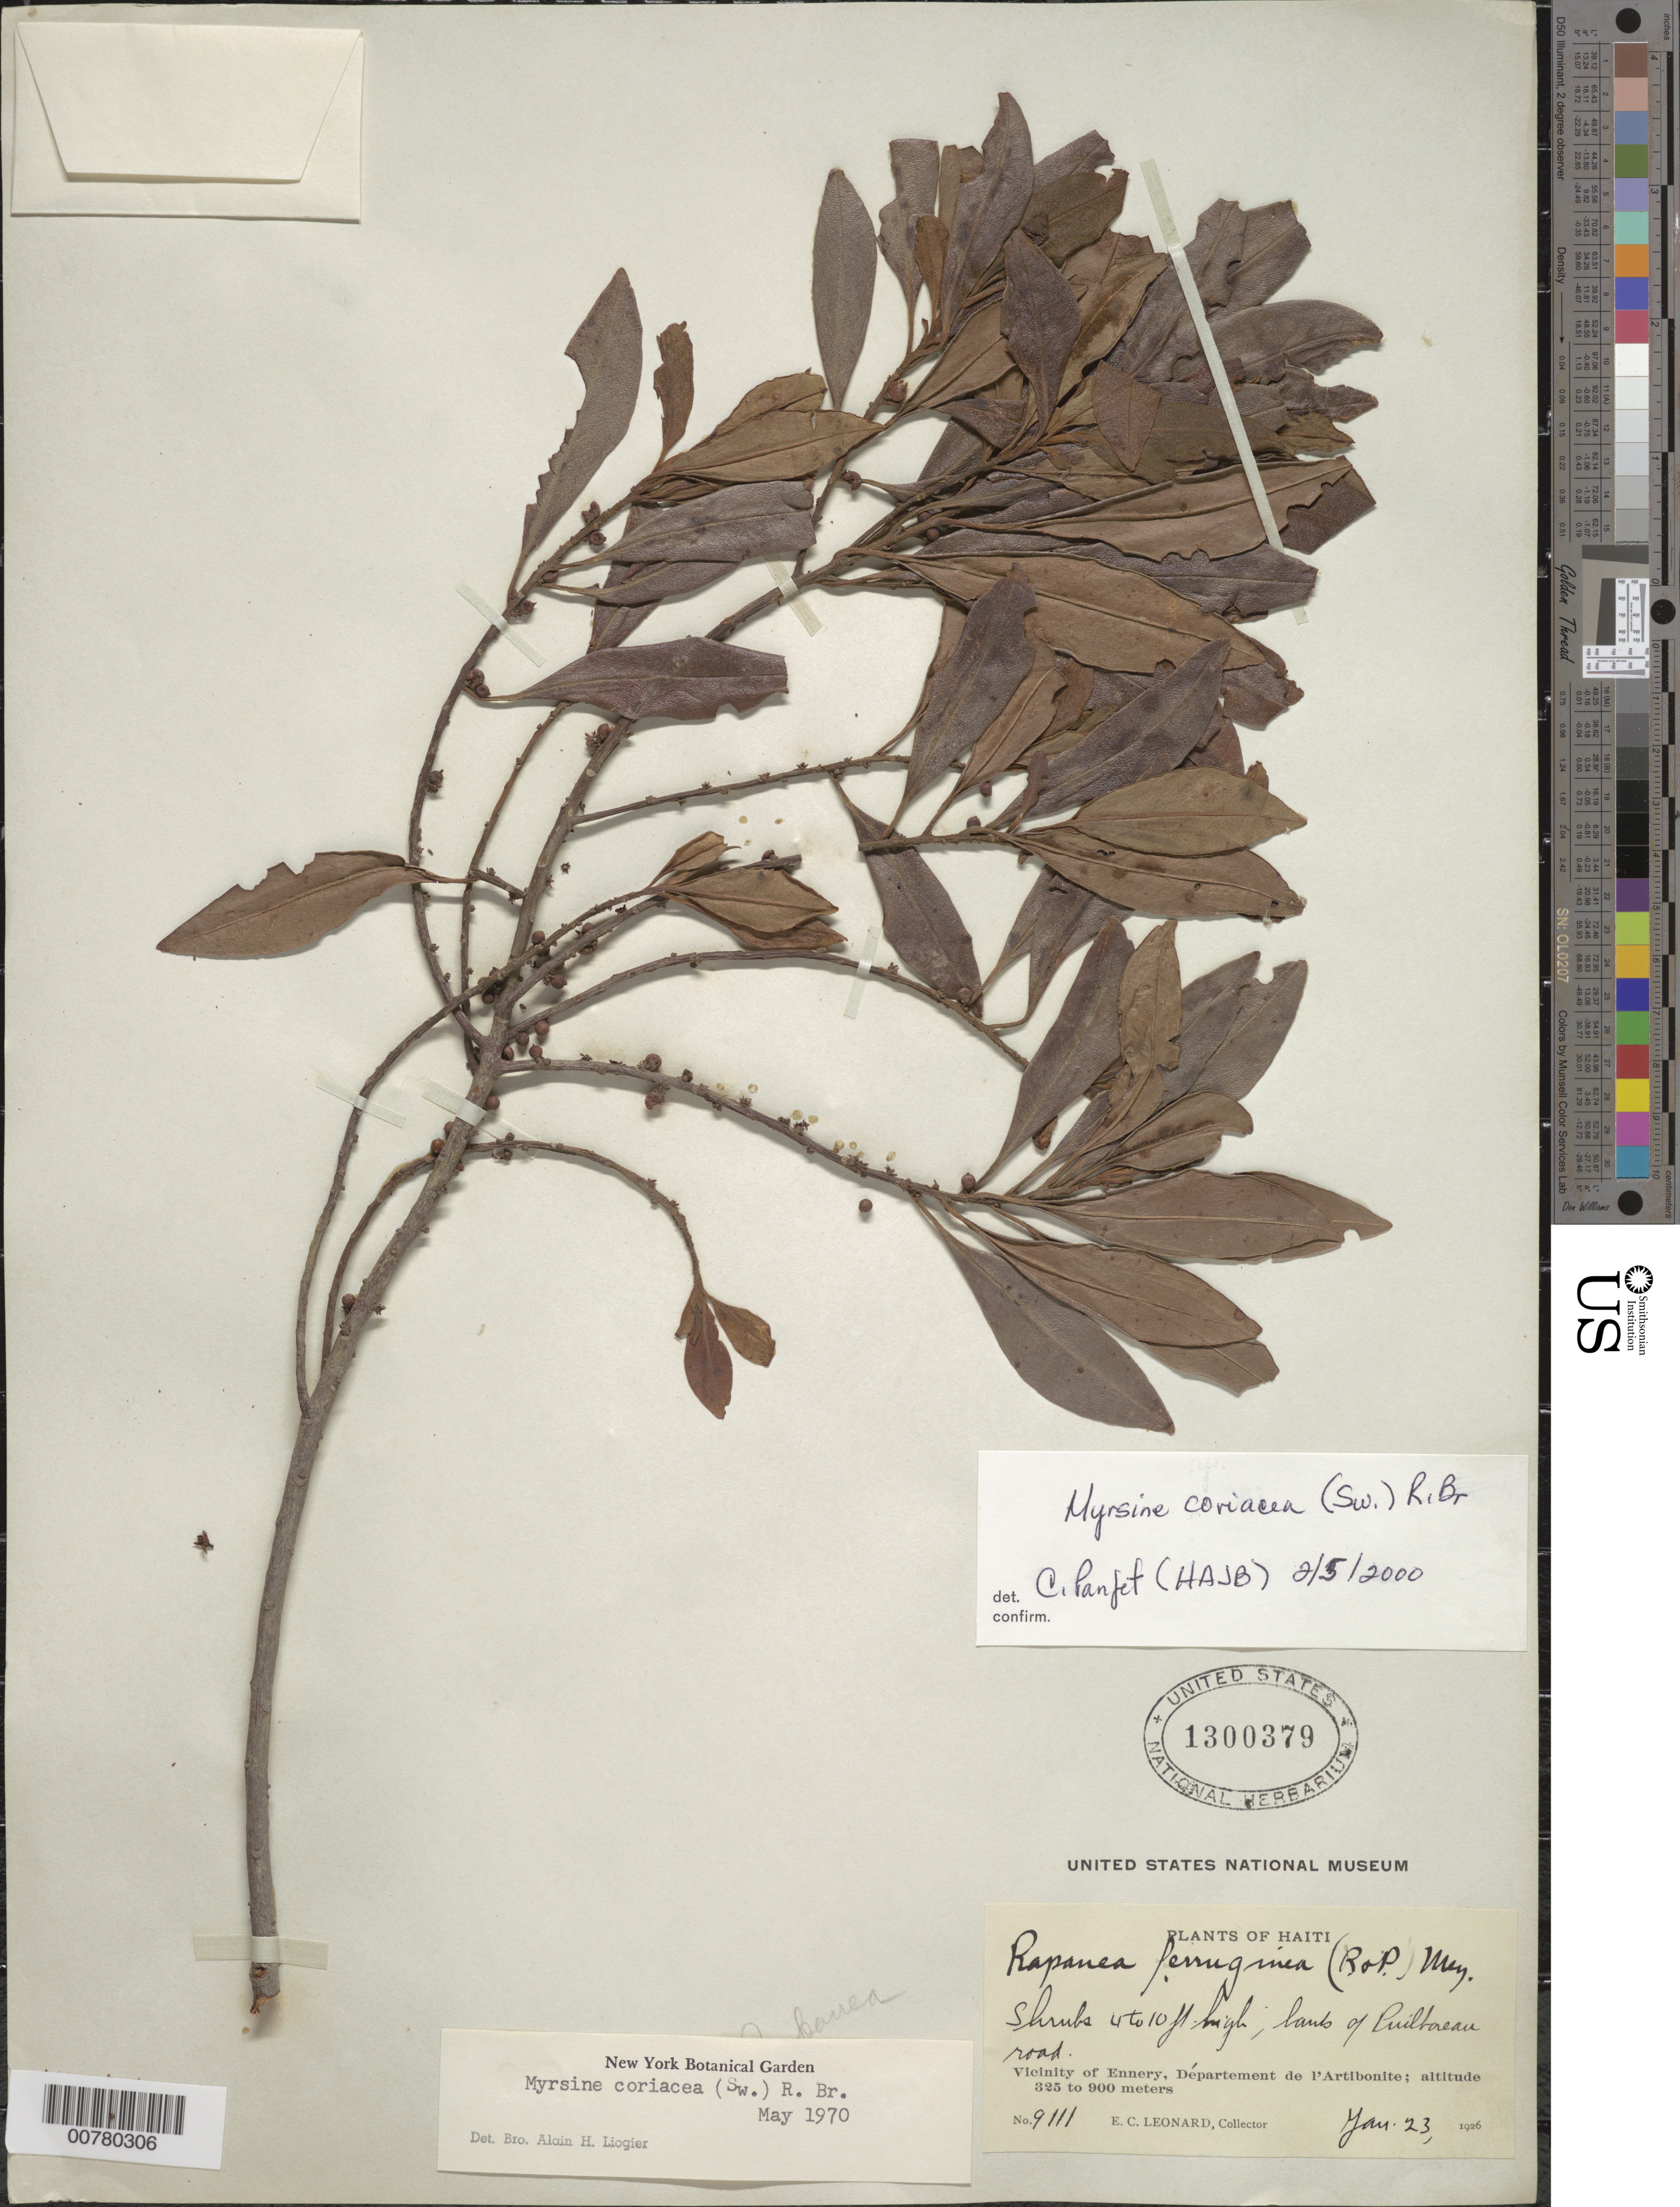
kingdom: Plantae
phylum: Tracheophyta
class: Magnoliopsida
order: Ericales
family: Primulaceae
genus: Myrsine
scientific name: Myrsine coriacea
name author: (Sw.) R. Br. ex Roem. & Schult.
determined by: Panflet, C.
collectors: E. C. Leonard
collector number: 9111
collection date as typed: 23 Jan 1926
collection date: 1926-01-23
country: Haiti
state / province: Artibonite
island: Hispaniola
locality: Vicinity of Ennery, banks of Puilboreu road.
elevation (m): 325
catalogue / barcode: US 1300379